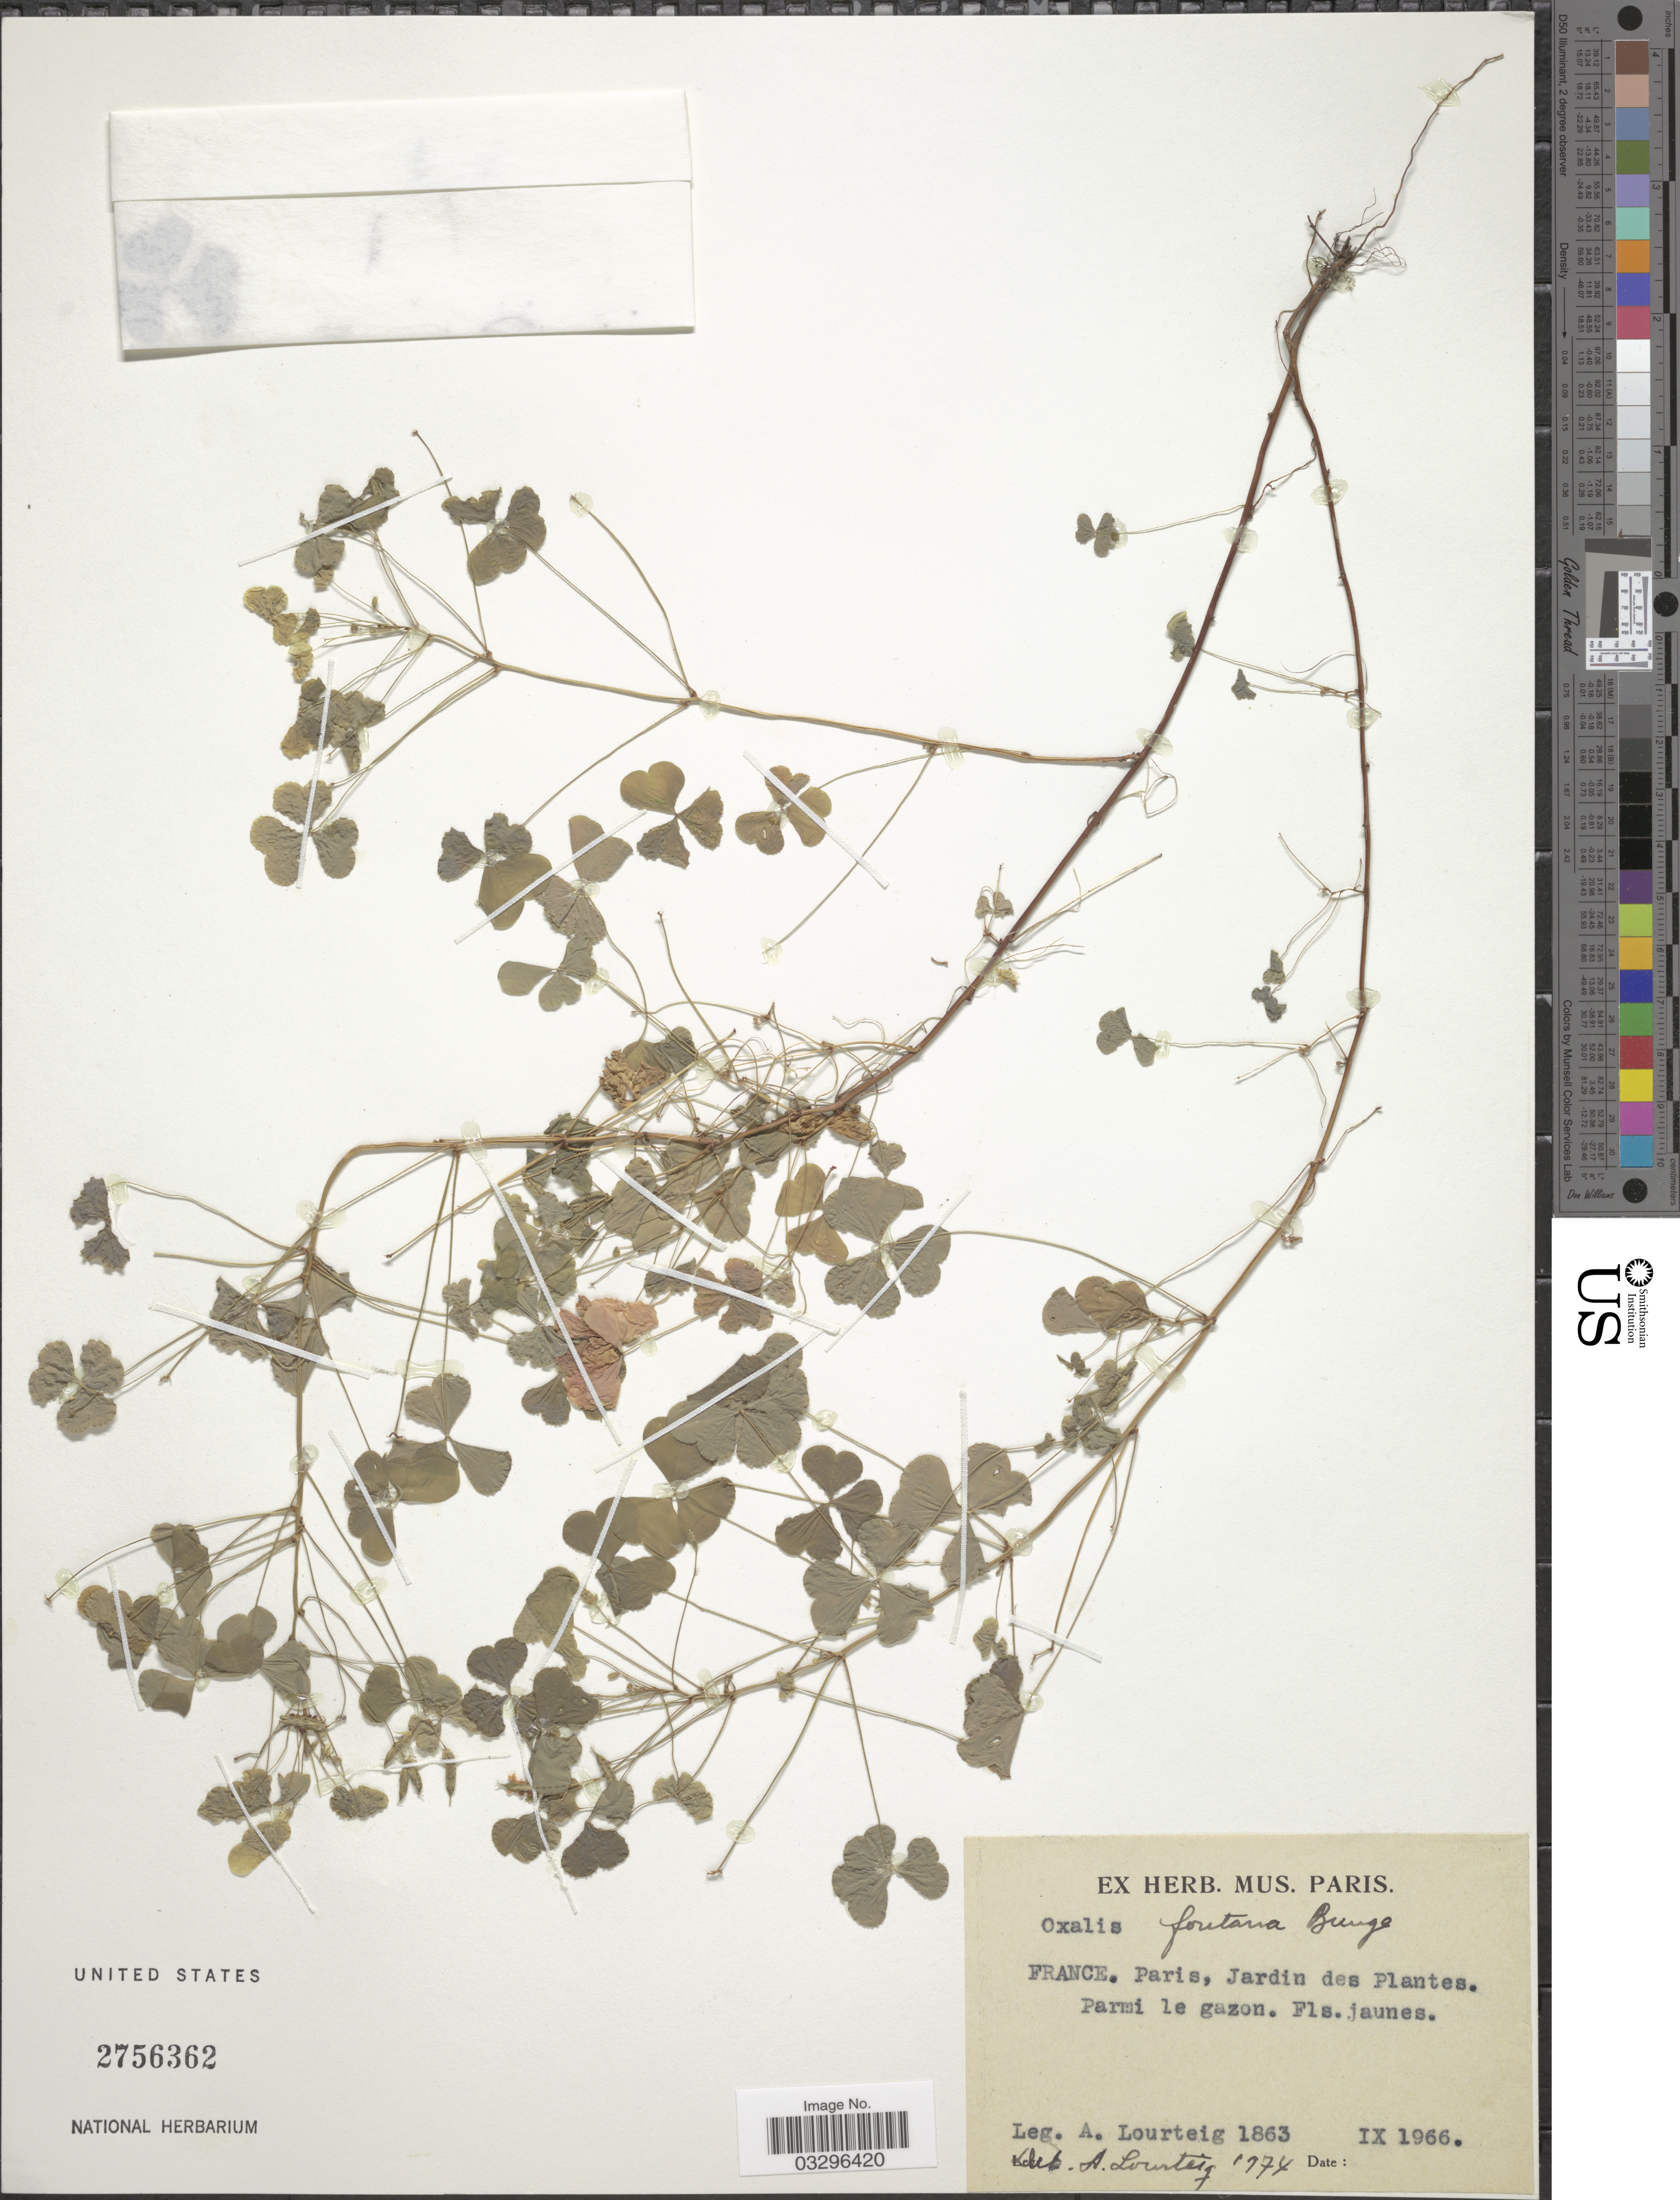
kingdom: Plantae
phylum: Tracheophyta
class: Magnoliopsida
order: Oxalidales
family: Oxalidaceae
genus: Oxalis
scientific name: Oxalis fontana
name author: Bunge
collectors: A. Lourteig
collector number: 1863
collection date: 1966-09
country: France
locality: Paris, Jardin des Plantes.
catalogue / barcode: US 2756362